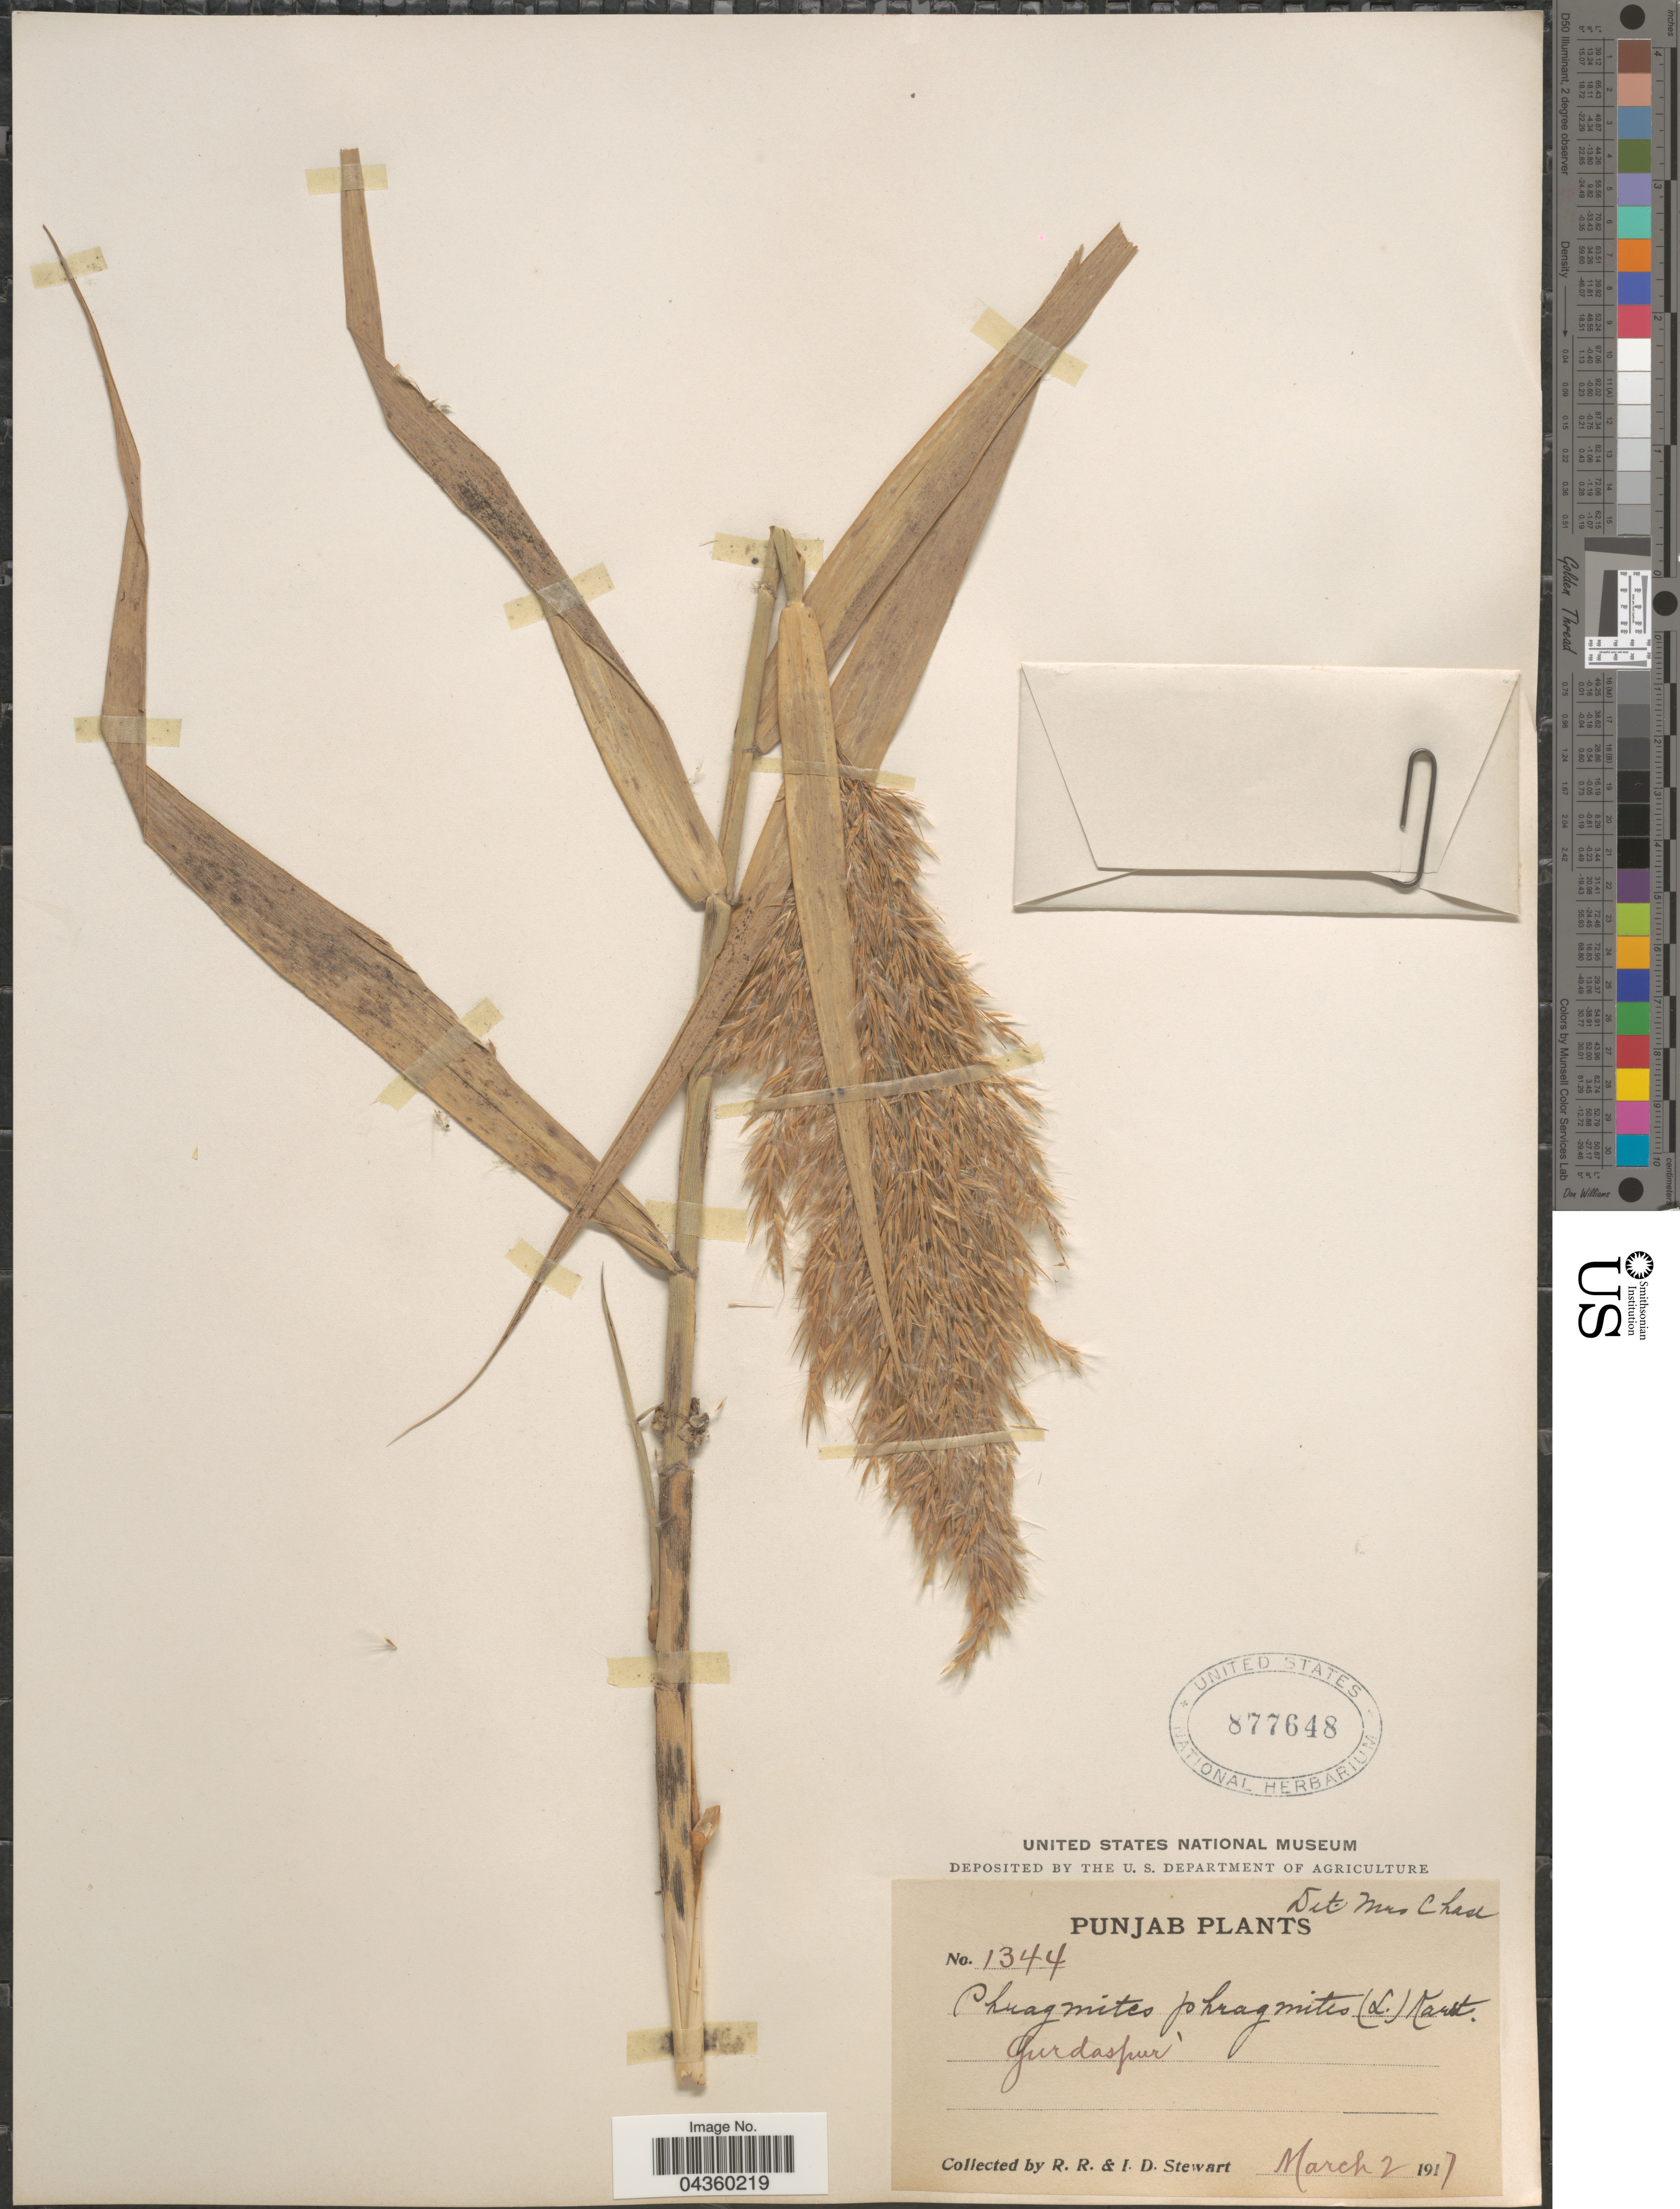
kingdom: Plantae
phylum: Tracheophyta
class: Liliopsida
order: Poales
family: Poaceae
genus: Phragmites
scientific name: Phragmites australis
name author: (Cav.) Trin. ex Steud.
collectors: R. Stewart & I. Stewart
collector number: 1344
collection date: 1917-03-02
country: India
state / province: Punjab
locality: Gurdaspur.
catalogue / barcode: US 877648